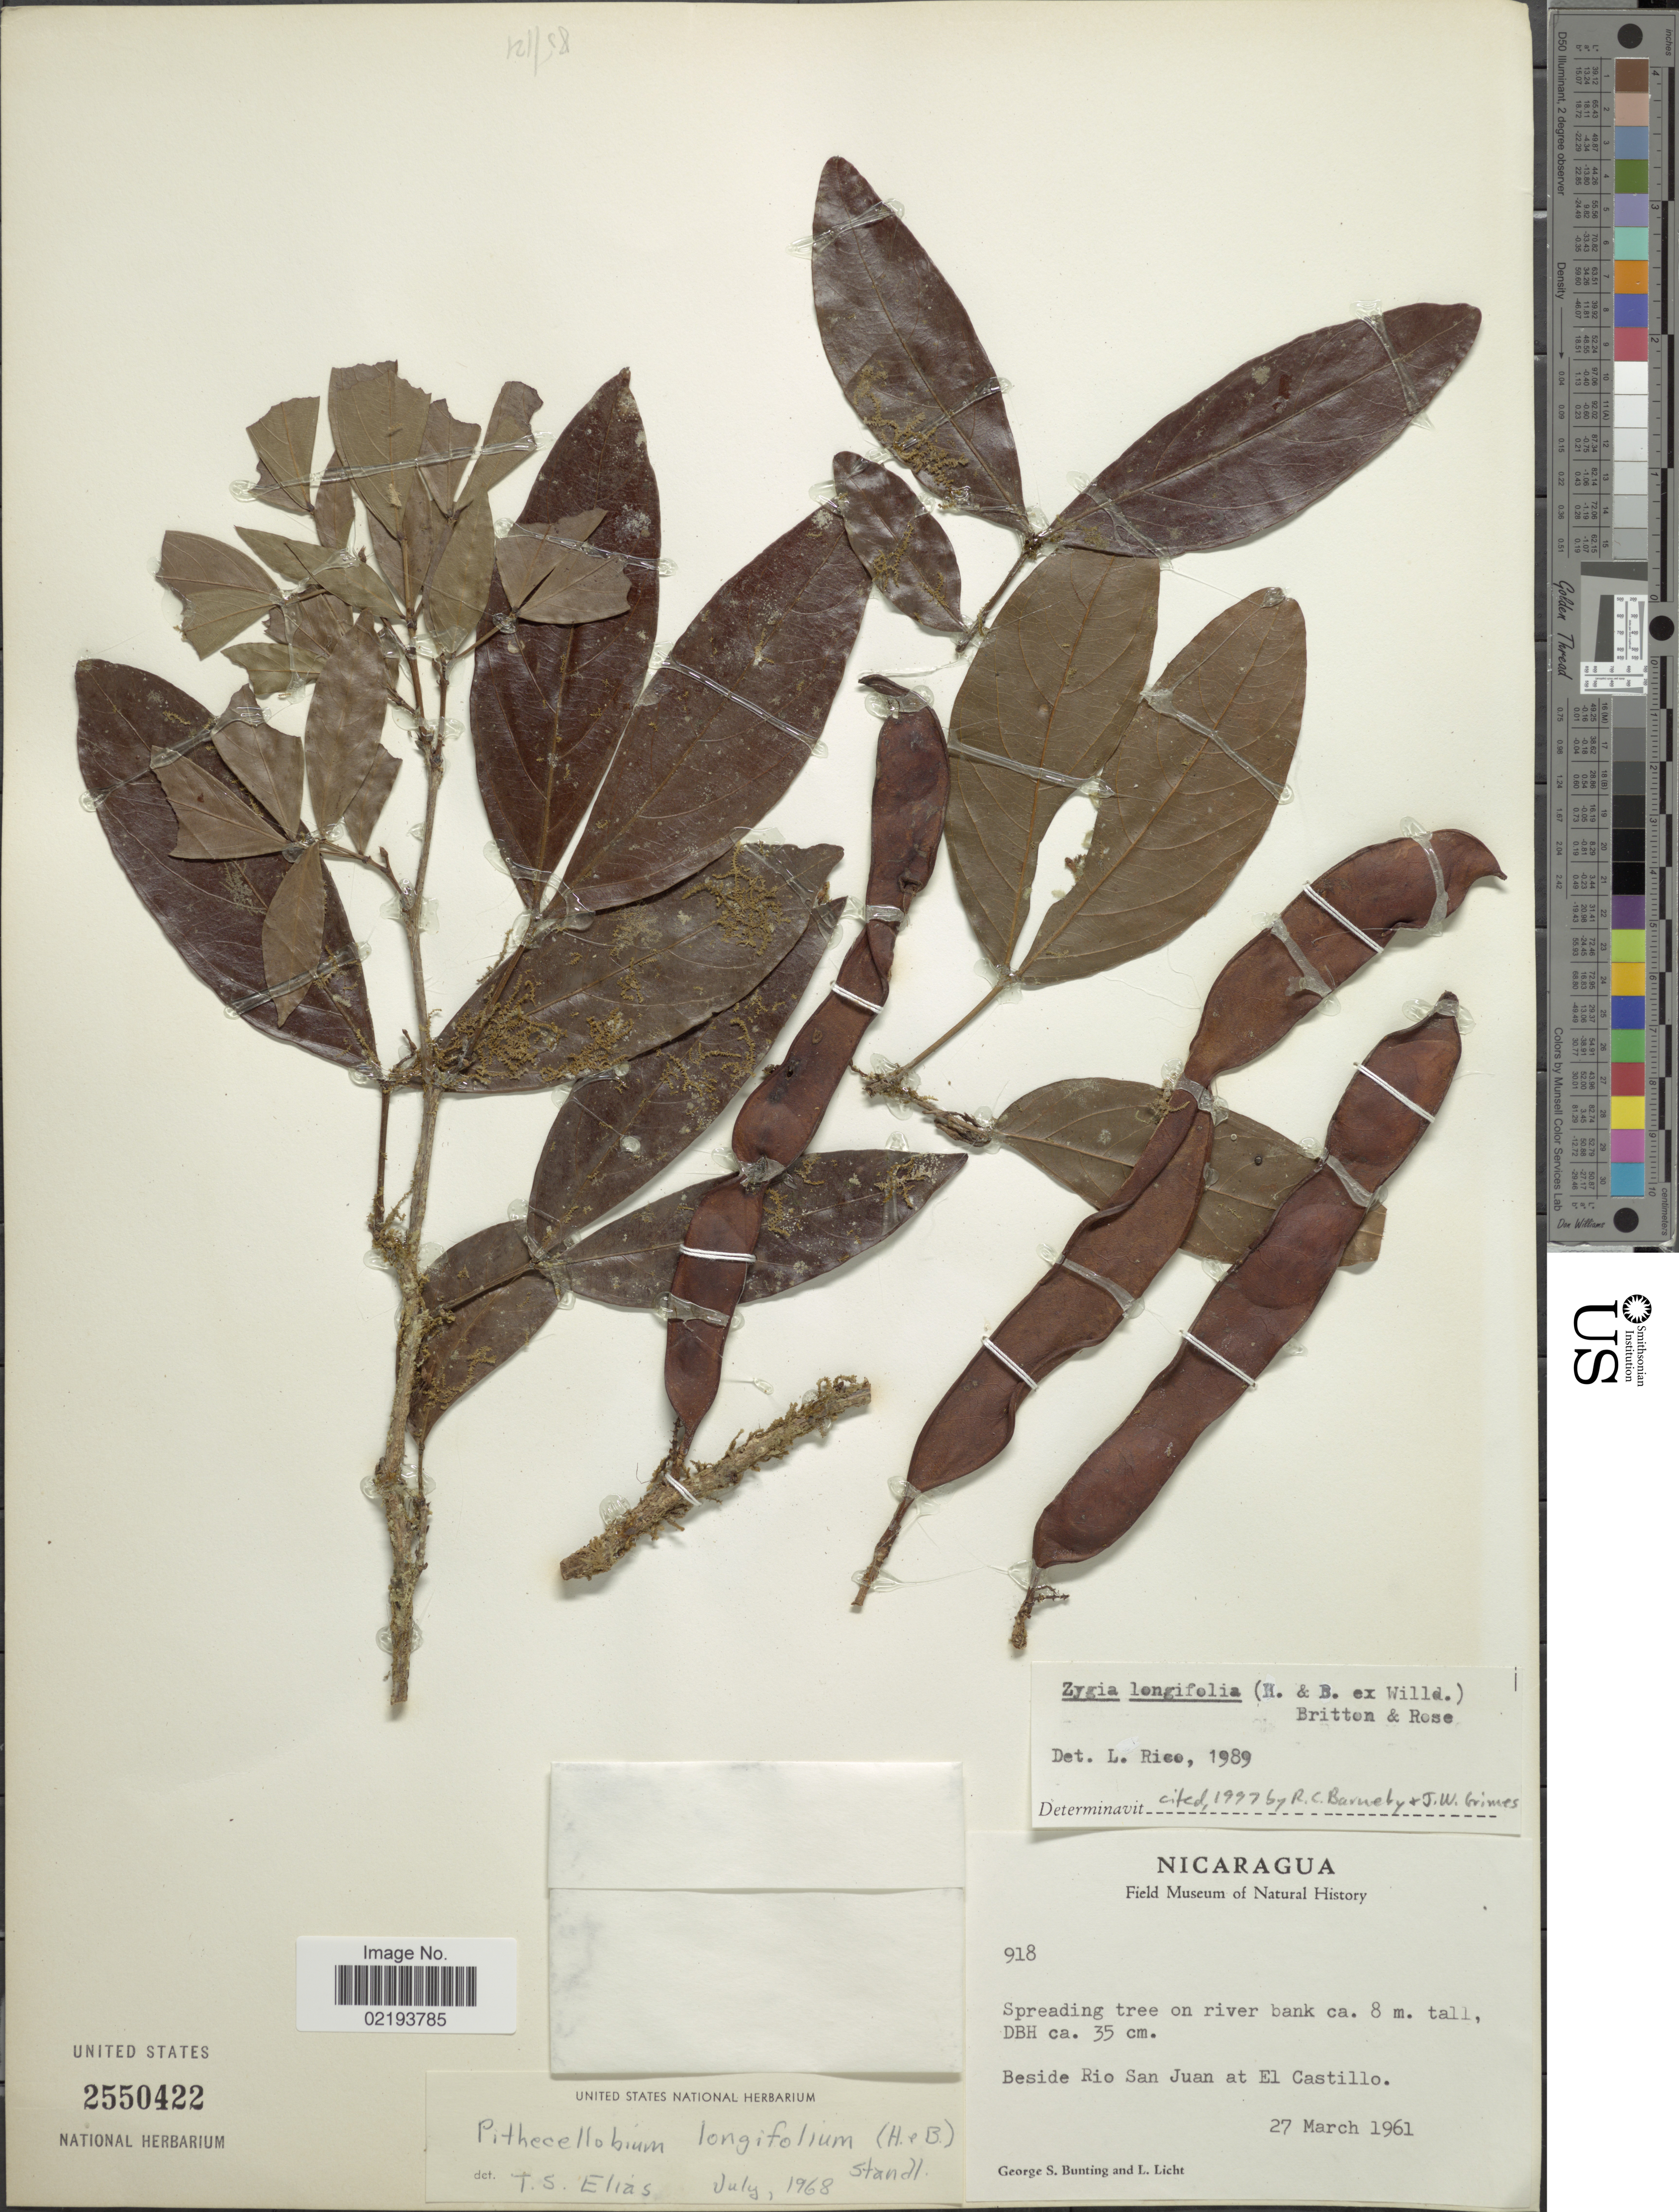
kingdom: Plantae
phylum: Tracheophyta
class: Magnoliopsida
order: Fabales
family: Fabaceae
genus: Zygia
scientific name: Zygia longifolia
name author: (Willd.) Britton & Rose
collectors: G. S. Bunting & L. Licht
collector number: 918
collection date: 1961-03-27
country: Nicaragua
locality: Spreading tree on river bank, Beside Rio San Juan at El Castillo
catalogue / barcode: US 2550422